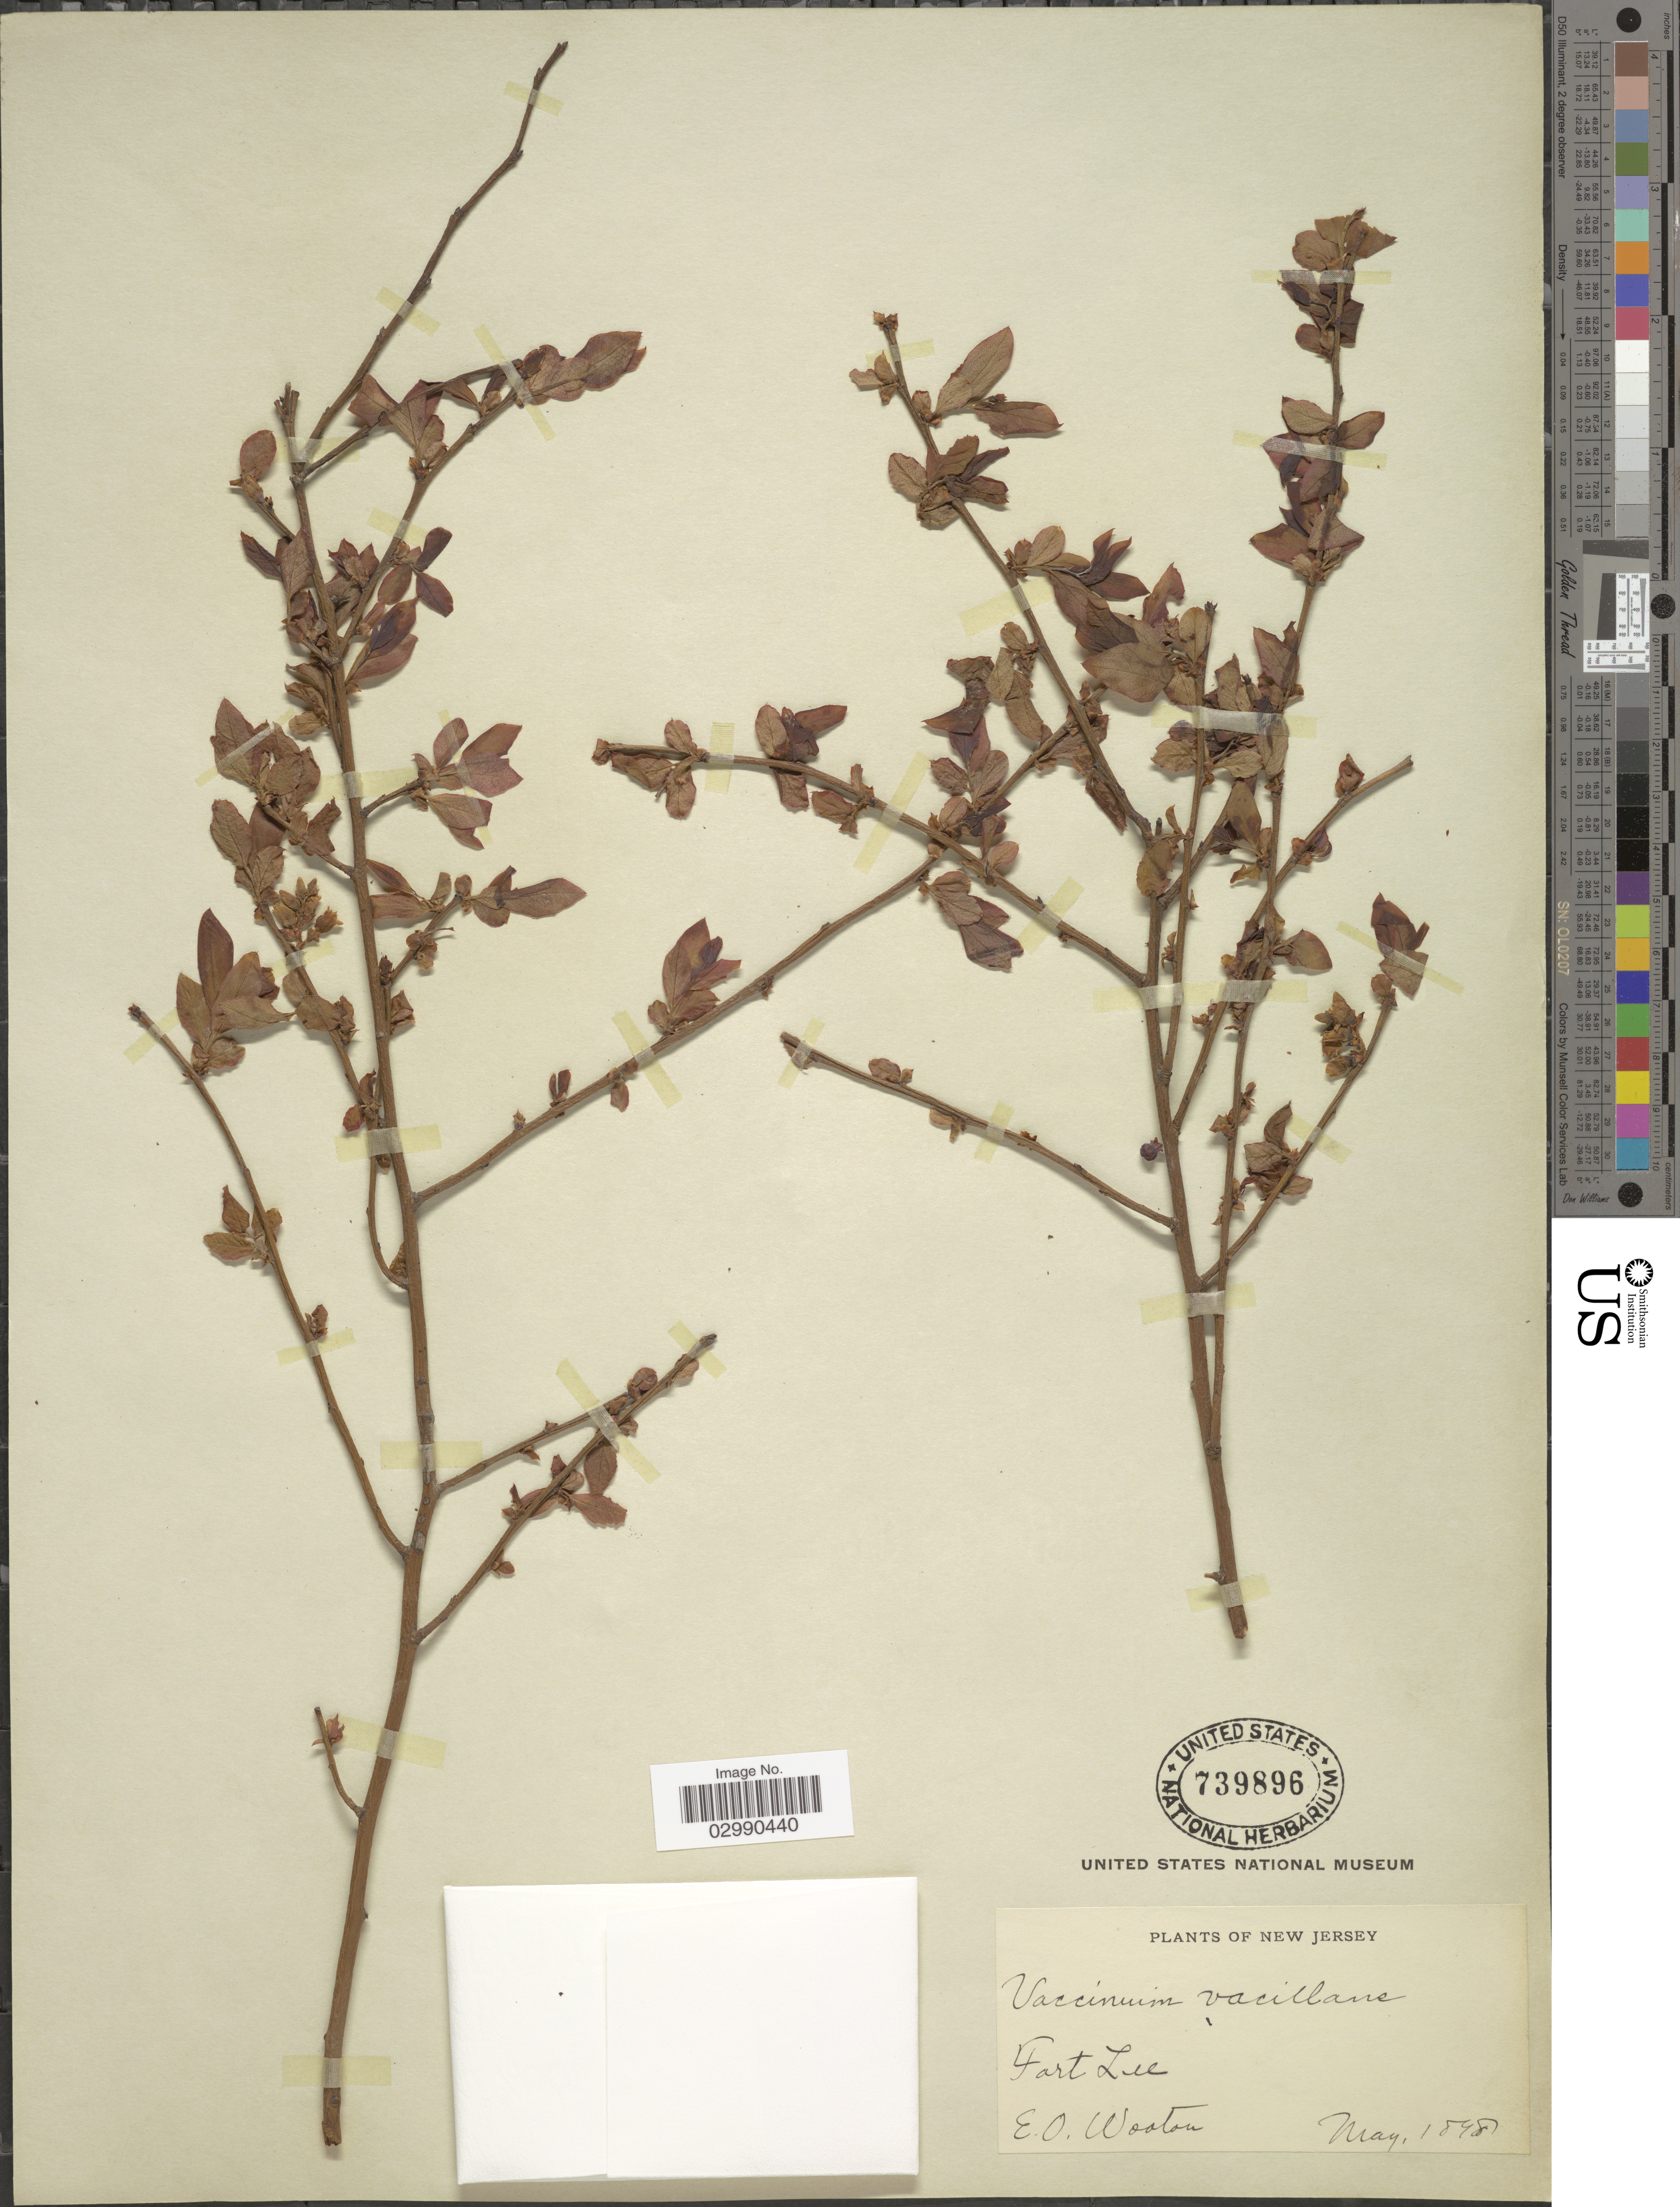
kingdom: Plantae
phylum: Tracheophyta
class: Magnoliopsida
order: Ericales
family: Ericaceae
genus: Vaccinium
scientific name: Vaccinium vacillans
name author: Kalm ex Torr.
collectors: E. O. Wooton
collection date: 1898-05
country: United States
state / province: New Jersey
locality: Fort Lee.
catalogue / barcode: US 739896